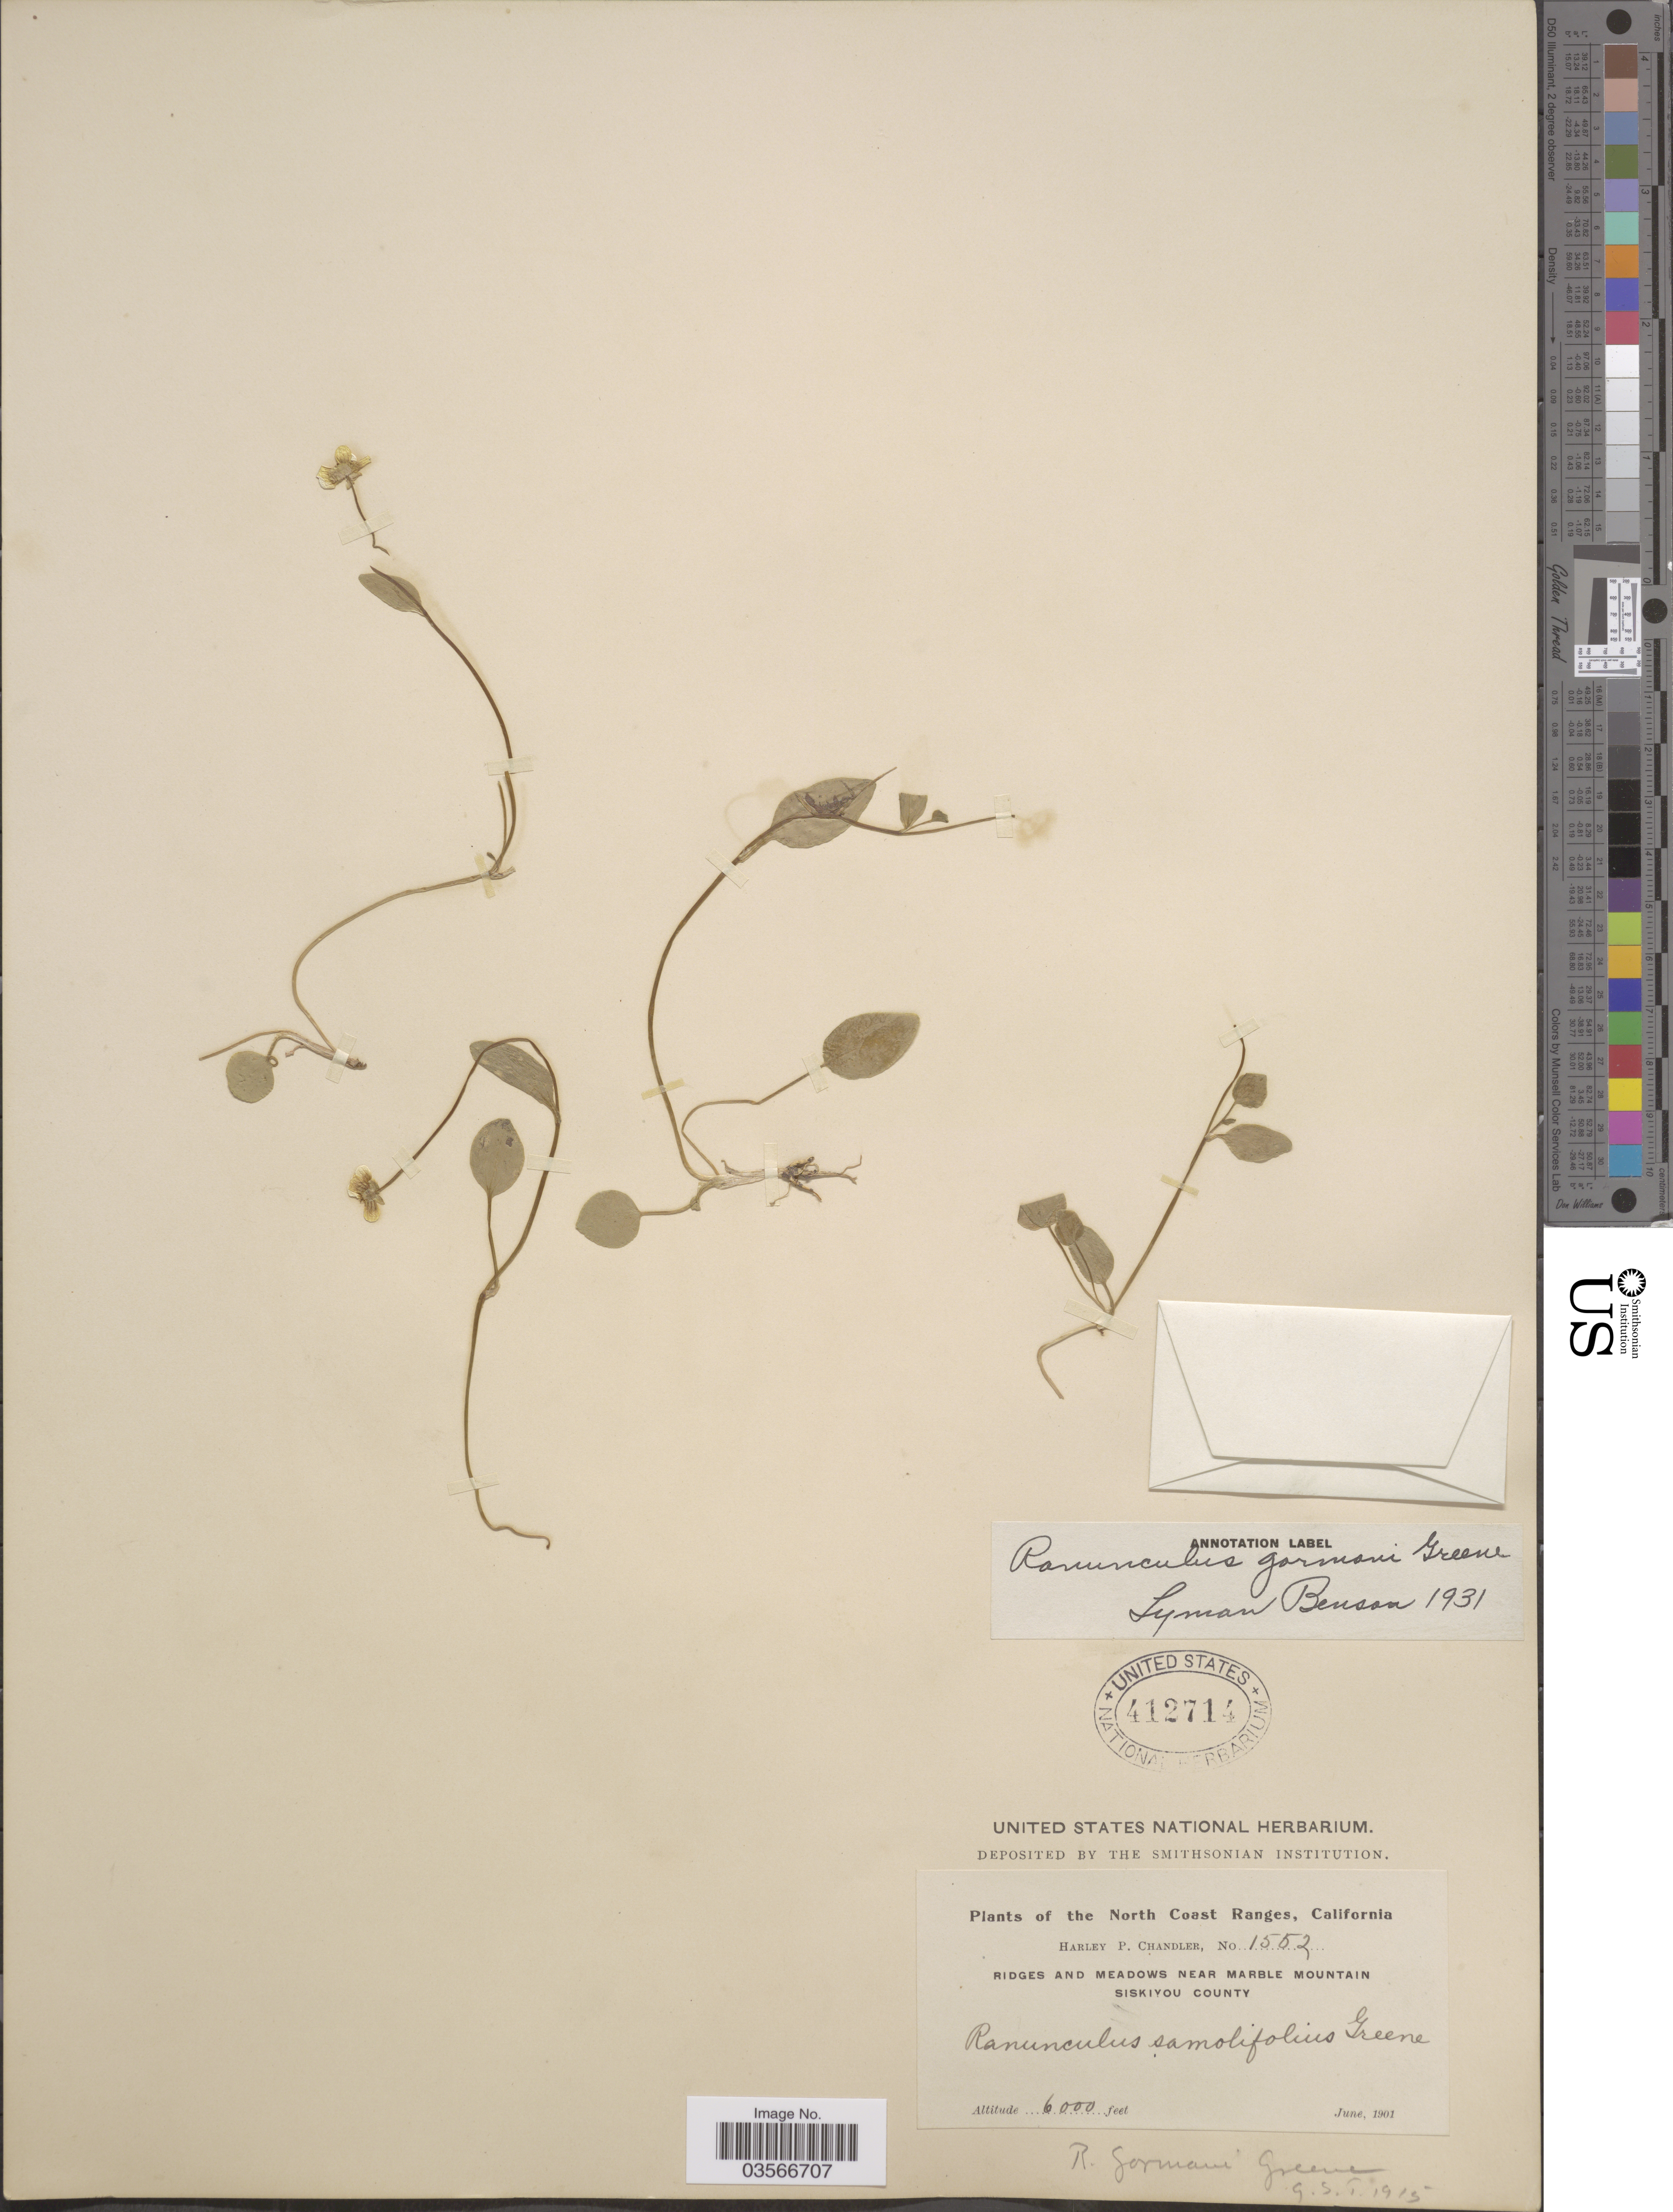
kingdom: Plantae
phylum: Tracheophyta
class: Magnoliopsida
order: Ranunculales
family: Ranunculaceae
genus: Ranunculus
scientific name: Ranunculus gormanii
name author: Greene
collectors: H. Chandler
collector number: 1552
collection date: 1901-06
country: United States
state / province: California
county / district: Siskiyou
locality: North Coast Ranges. Ridges and meadows near Marble Mountain. Siskiyou County.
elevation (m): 1829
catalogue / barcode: US 412714